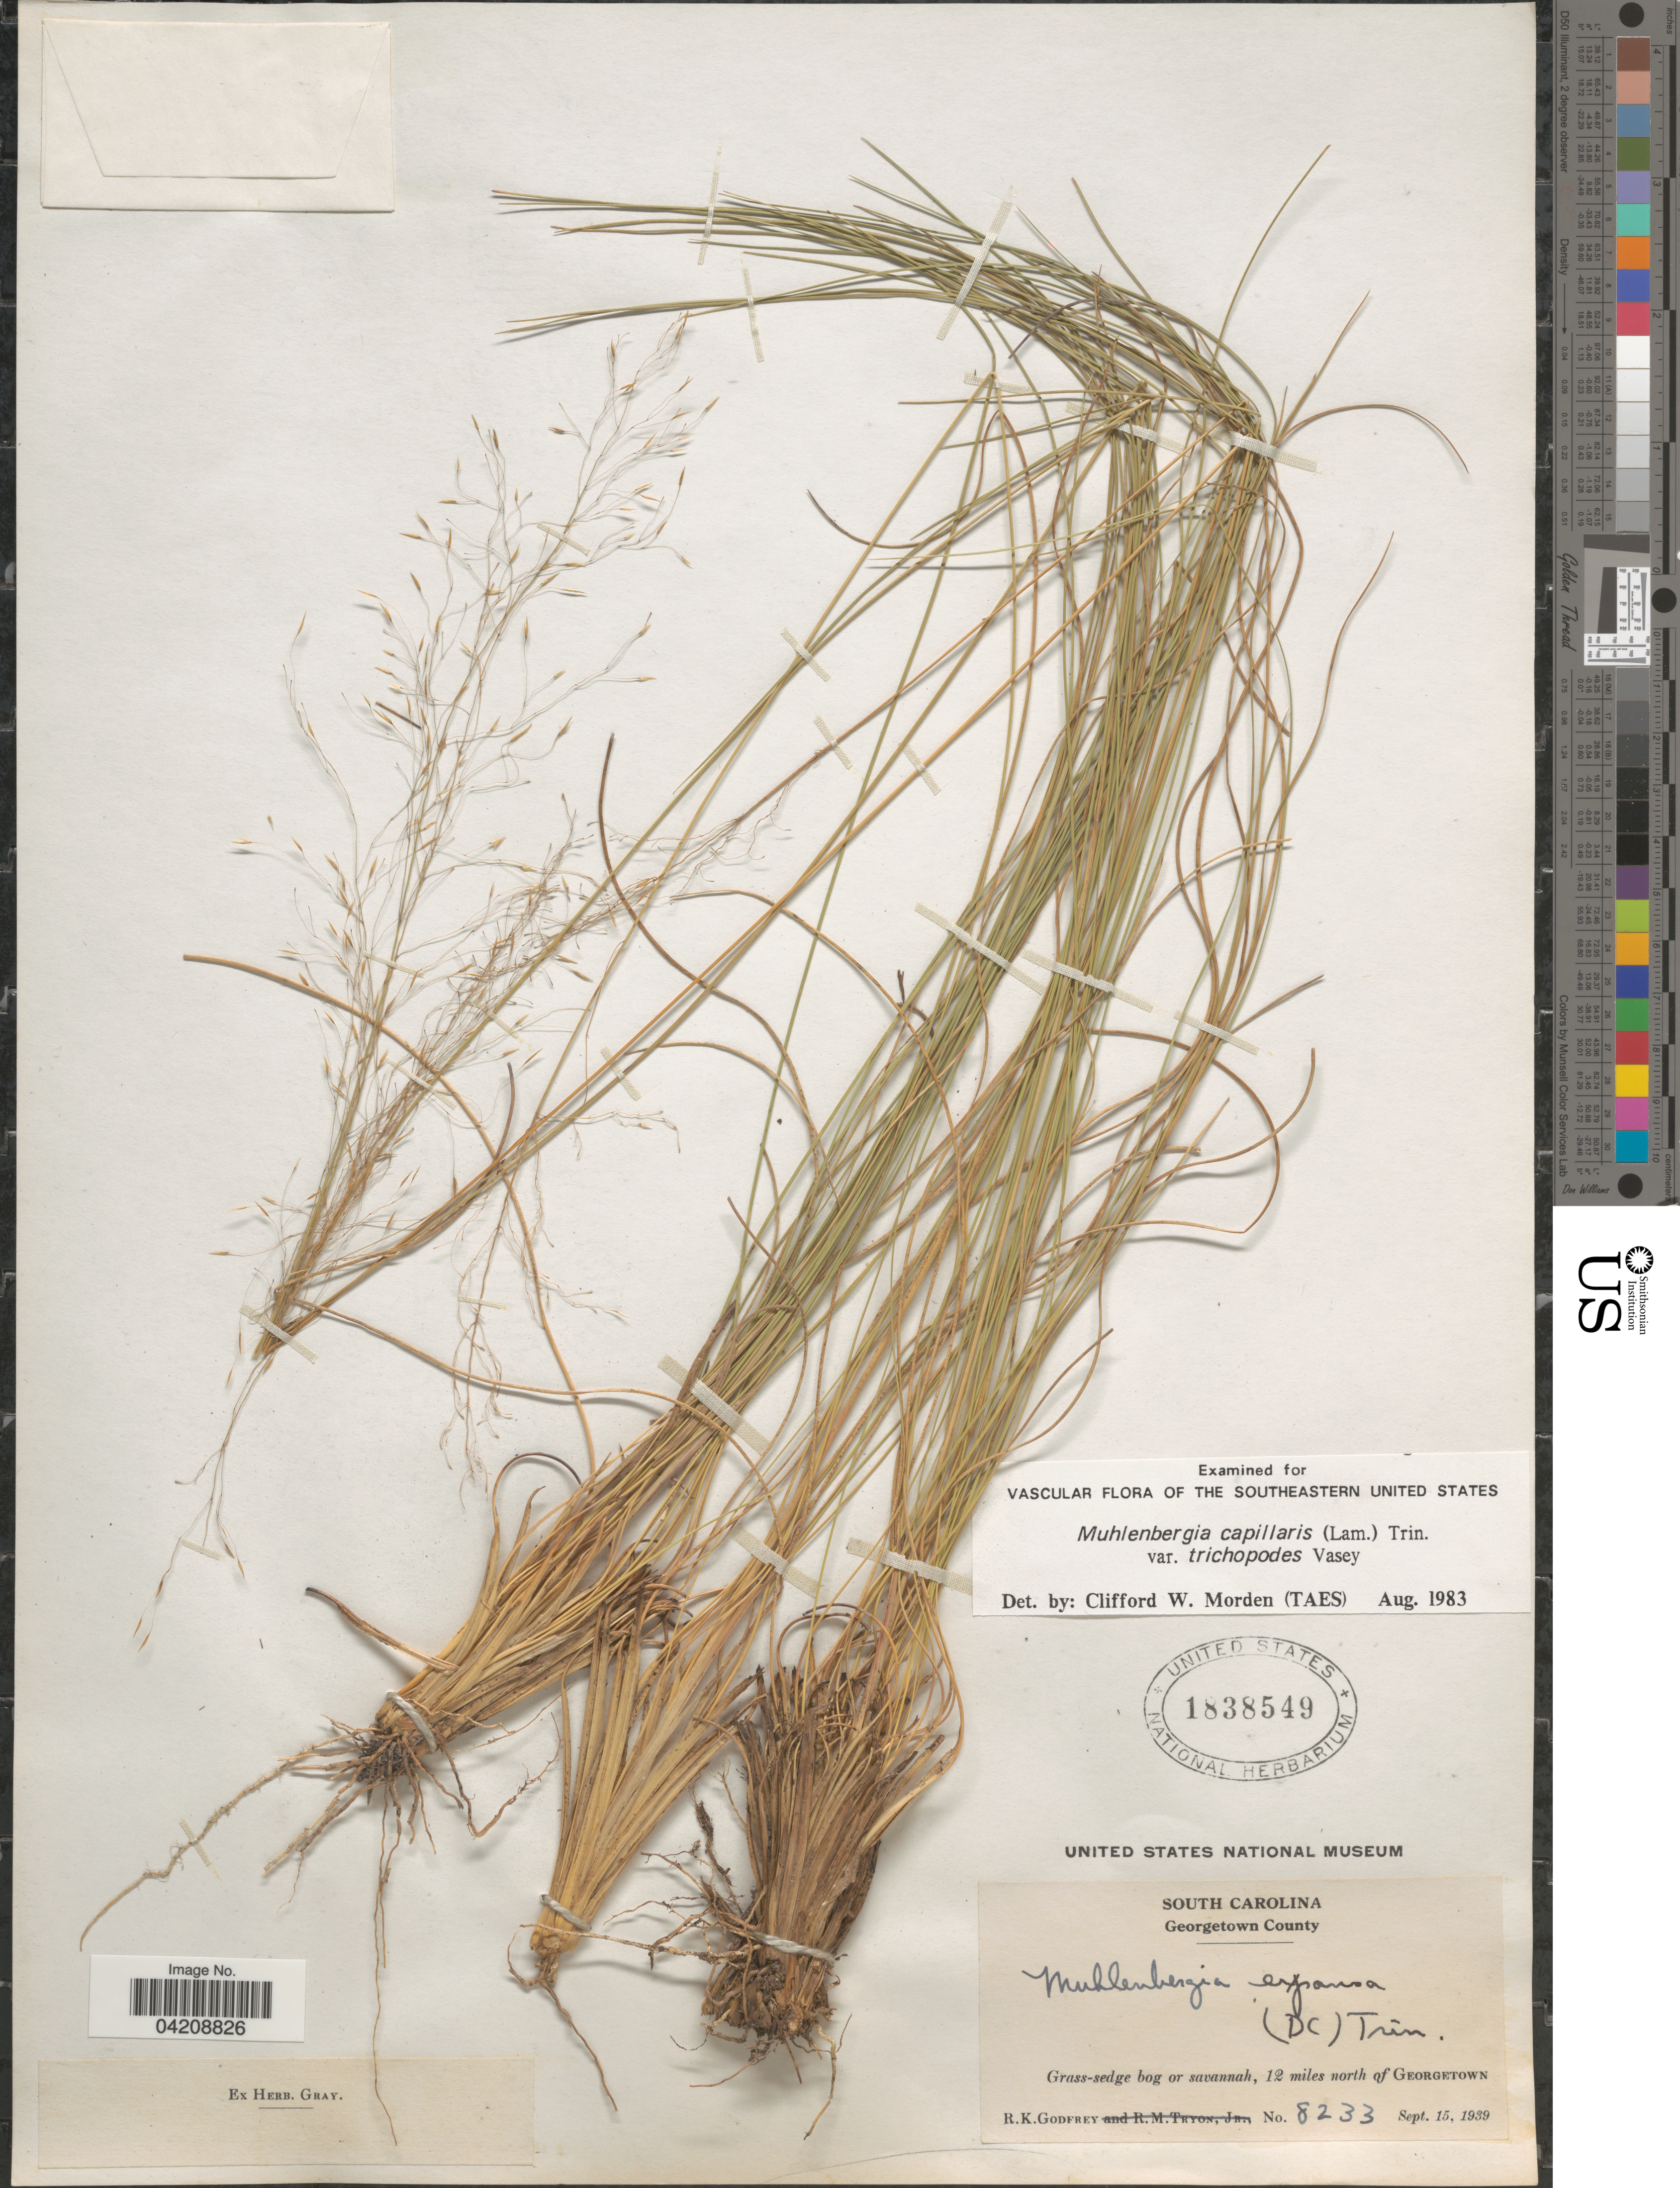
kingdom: Plantae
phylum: Tracheophyta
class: Liliopsida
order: Poales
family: Poaceae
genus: Muhlenbergia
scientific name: Muhlenbergia expansa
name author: Trin.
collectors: R. K. Godfrey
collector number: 8233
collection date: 1939-09-15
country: United States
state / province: South Carolina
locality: Georgetown County. 12 miles north of Georgetown.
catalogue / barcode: US 1838549